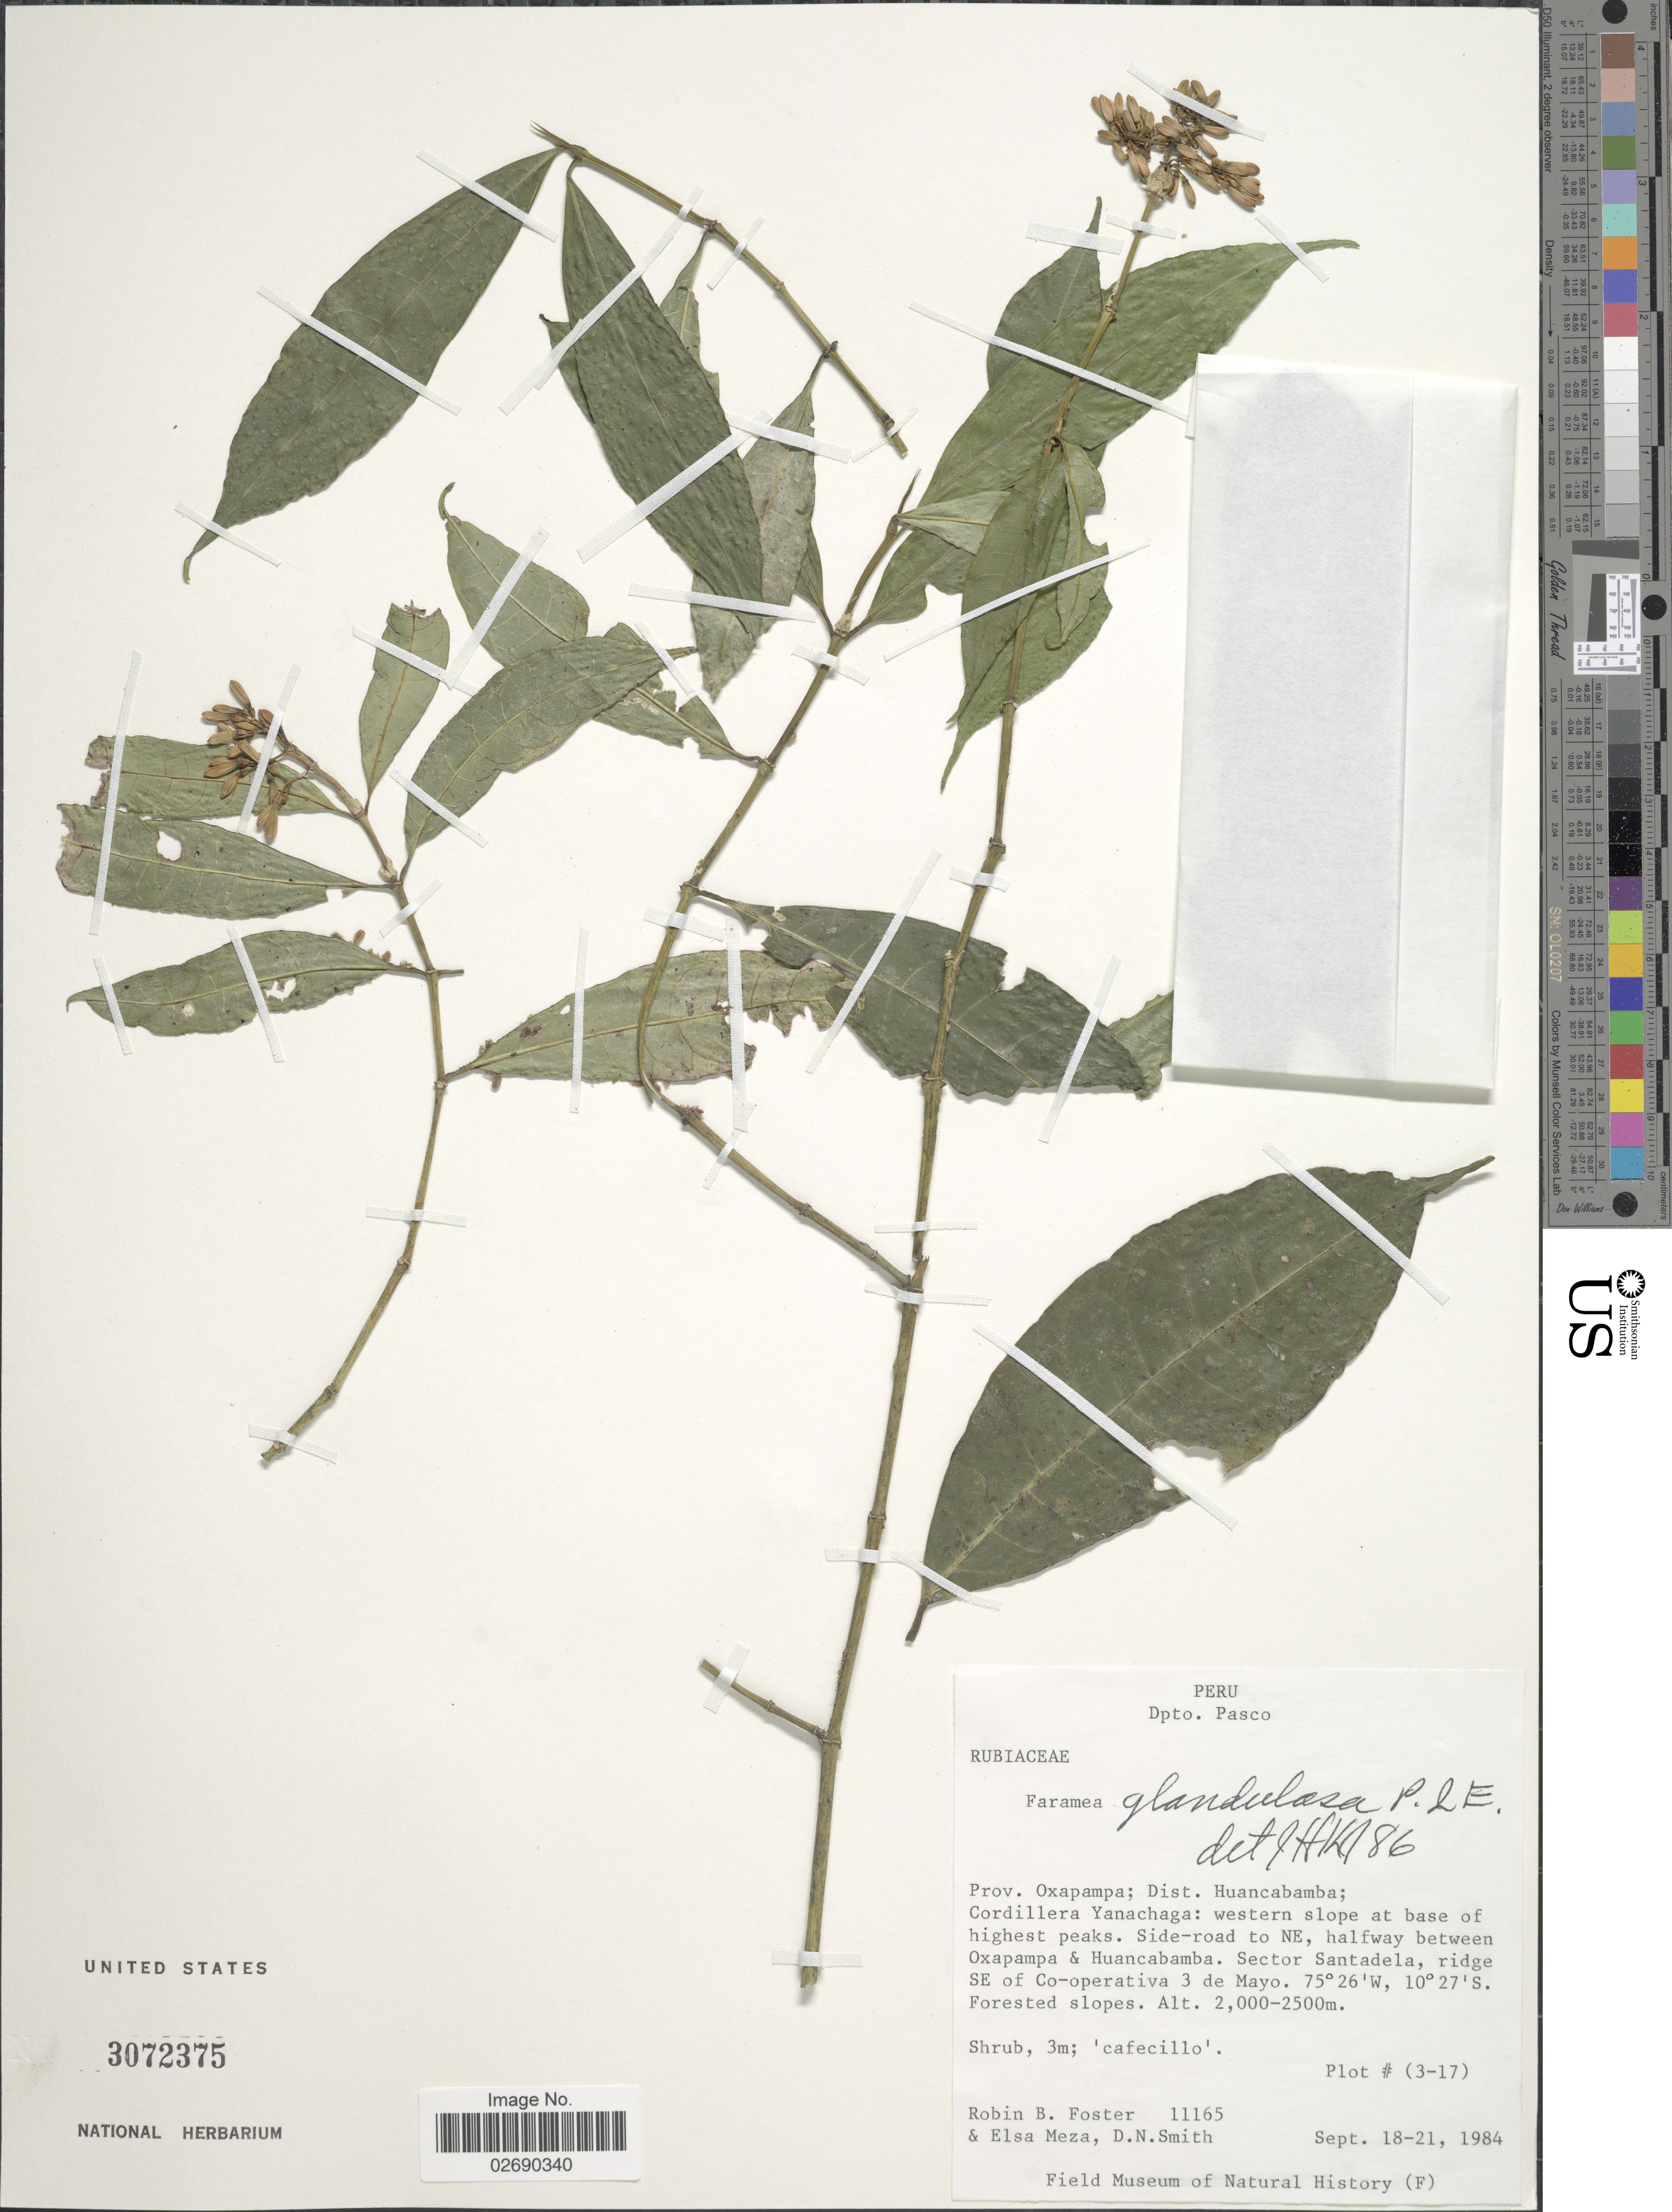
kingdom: Plantae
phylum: Tracheophyta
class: Magnoliopsida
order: Gentianales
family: Rubiaceae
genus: Faramea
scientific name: Faramea glandulosa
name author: Poepp.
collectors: R. B. Foster, E. Meza & D. Smith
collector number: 11165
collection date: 1984-09-18/1984-09-21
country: Peru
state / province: Pasco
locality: Dpto. pasco, Prov. Oxapampa; Dist. Huancabamba; Cordillera Yanachaga: western slope at base of highest peaks. Side-road to NE, halfway between Oxapampa & Huancabamba. Sector Santadela, ridge SE of Co-operativa 3 de Mayo. Forested slopes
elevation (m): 2000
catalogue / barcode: US 3072375